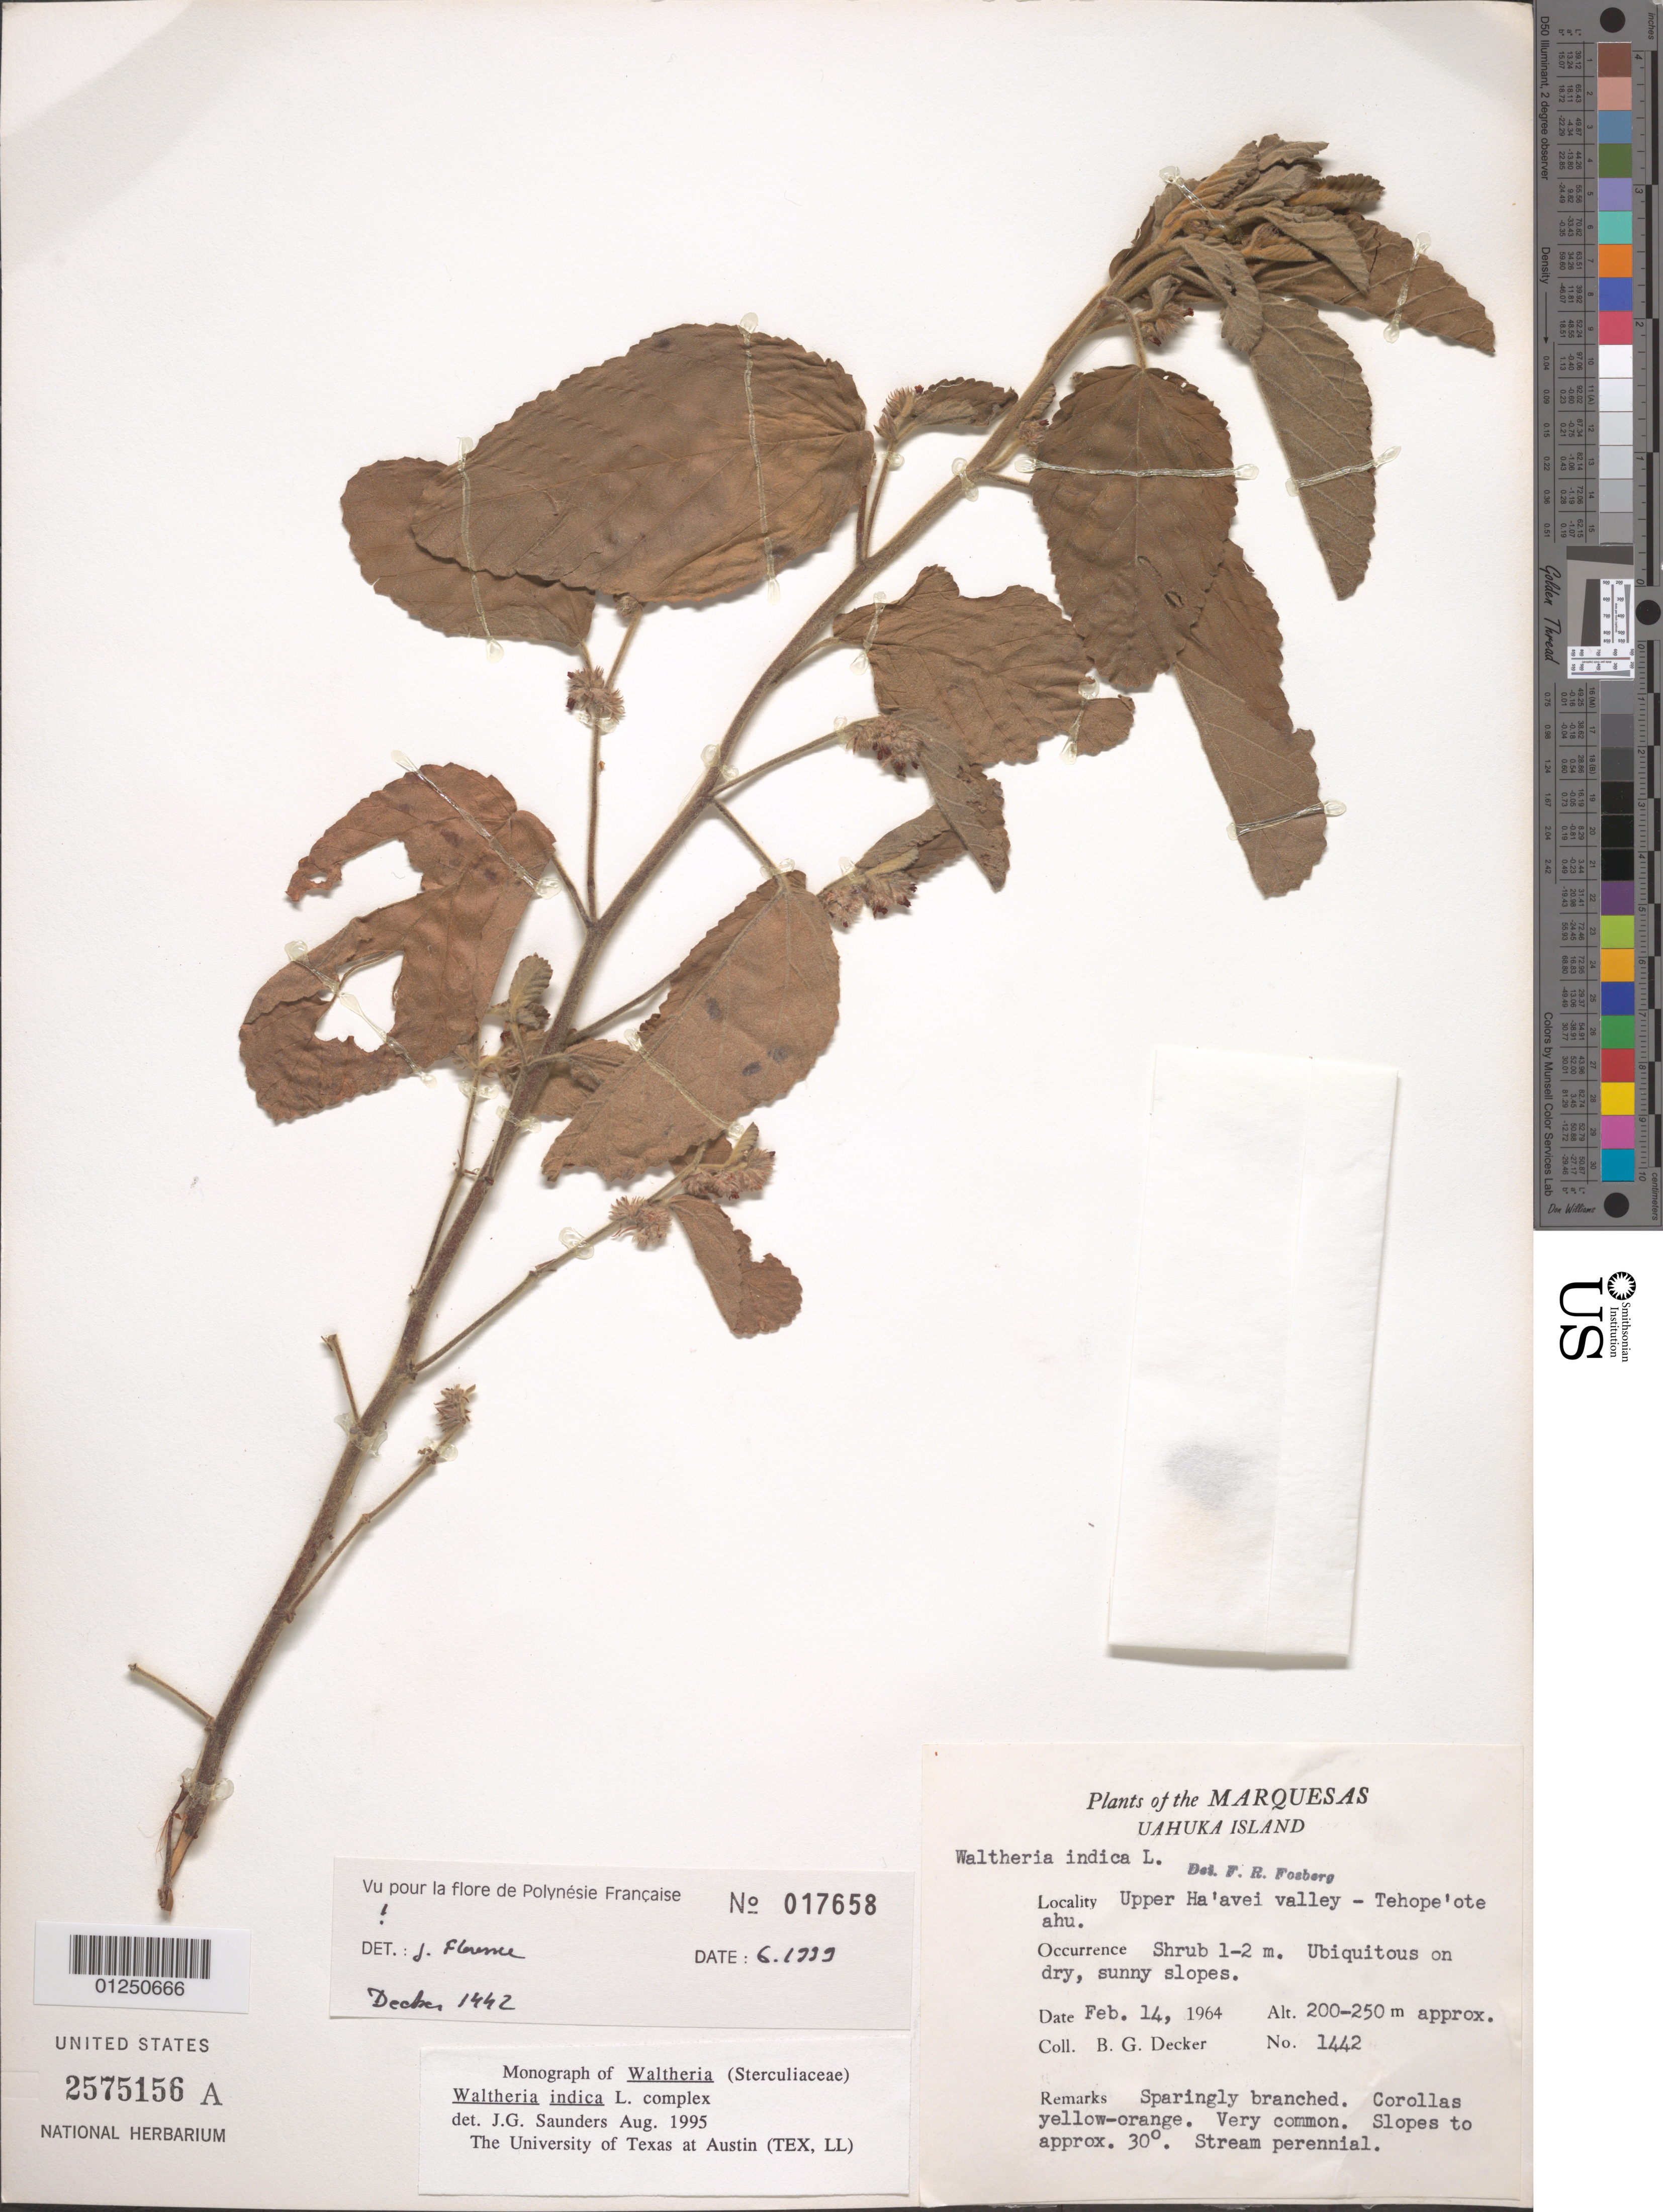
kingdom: Plantae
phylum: Tracheophyta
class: Magnoliopsida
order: Malvales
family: Malvaceae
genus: Waltheria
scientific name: Waltheria indica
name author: L.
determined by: Wagner, W. L., (BOT), Smithsonian Institution - National Museum of Natural History (UNITED STATES)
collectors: B. G. Decker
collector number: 1442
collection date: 1964-02-14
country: French Polynesia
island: Ua Huka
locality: Upper Ha'avei Valley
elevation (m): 200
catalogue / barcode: US 2575156A